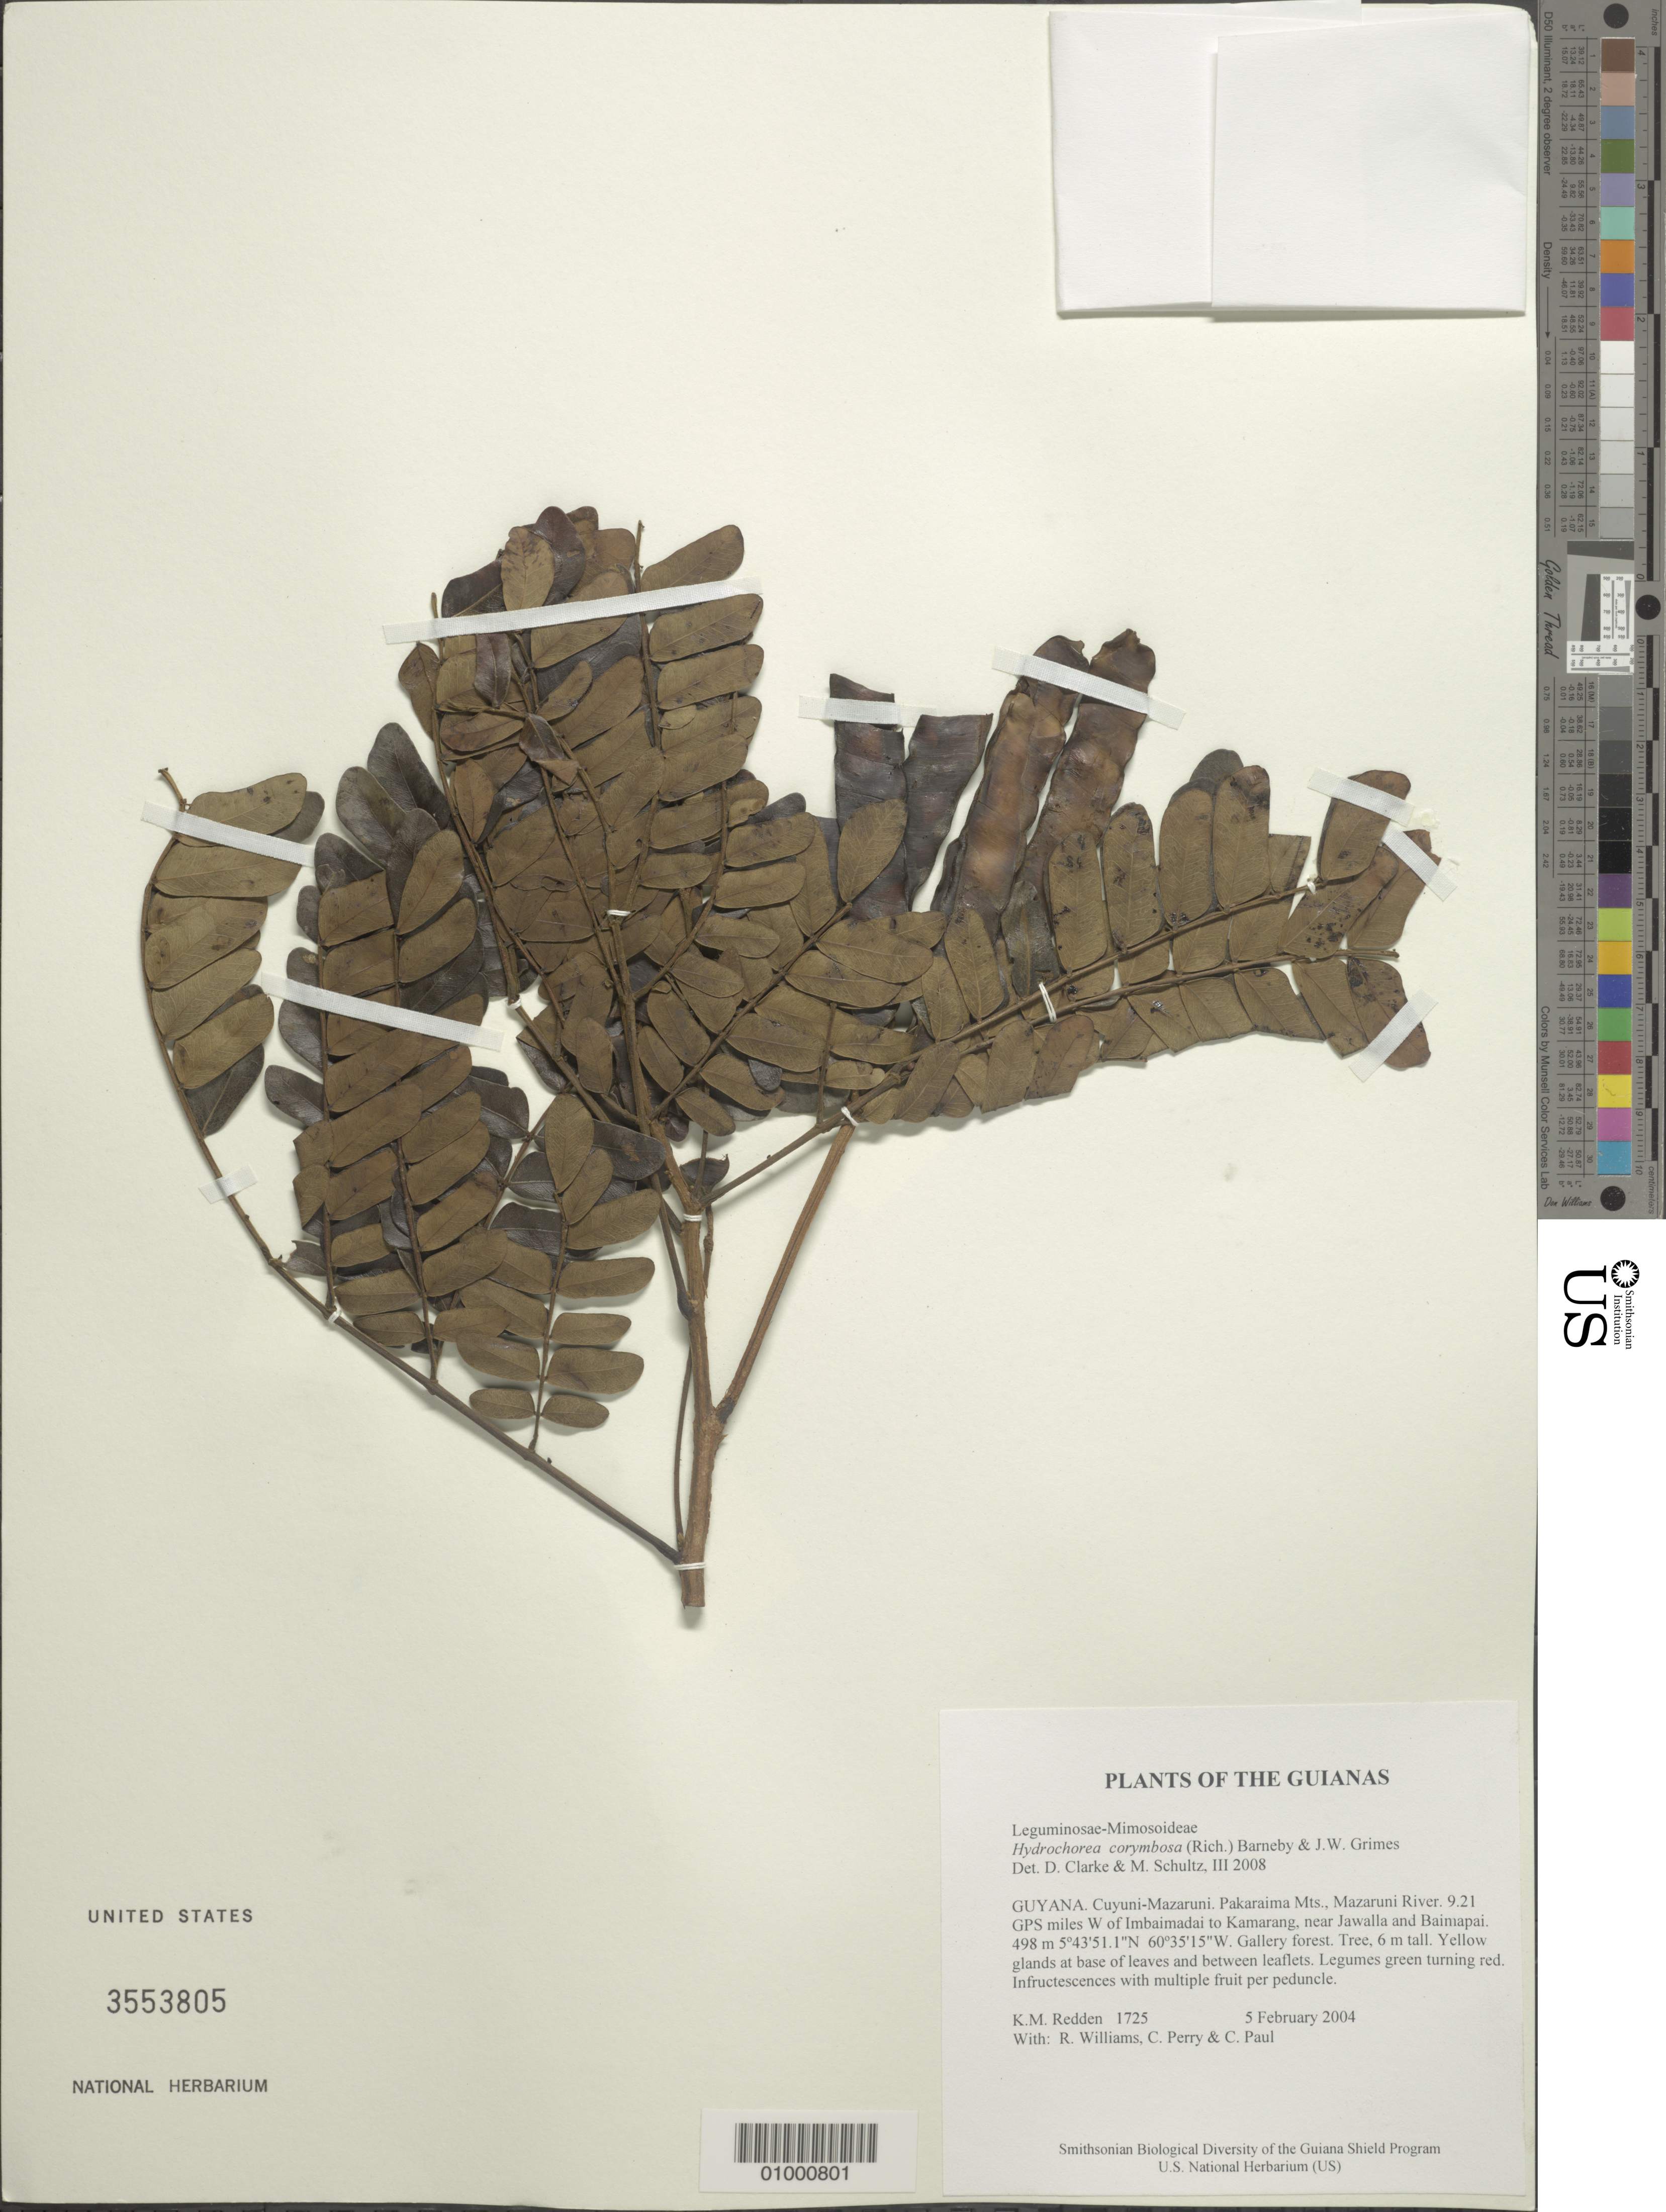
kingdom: Plantae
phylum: Tracheophyta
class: Magnoliopsida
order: Fabales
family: Fabaceae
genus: Hydrochorea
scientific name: Hydrochorea corymbosa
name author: (Rich.) Barneby & J.W. Grimes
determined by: Clarke, H. D.; Schultz, M.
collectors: K. M. Redden, R. Williams, C. Perry & C. Paul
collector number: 1725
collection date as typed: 5 February 2004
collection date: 2004-02-05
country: Guyana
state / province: Cuyuni-Mazaruni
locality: Pakaraima Mts., Mazaruni River. 9.21 GPS miles W of Imbaimadai to Kamarang, near Jawalla and Baimapai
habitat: Gallery forest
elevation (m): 498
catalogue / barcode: US 3553805